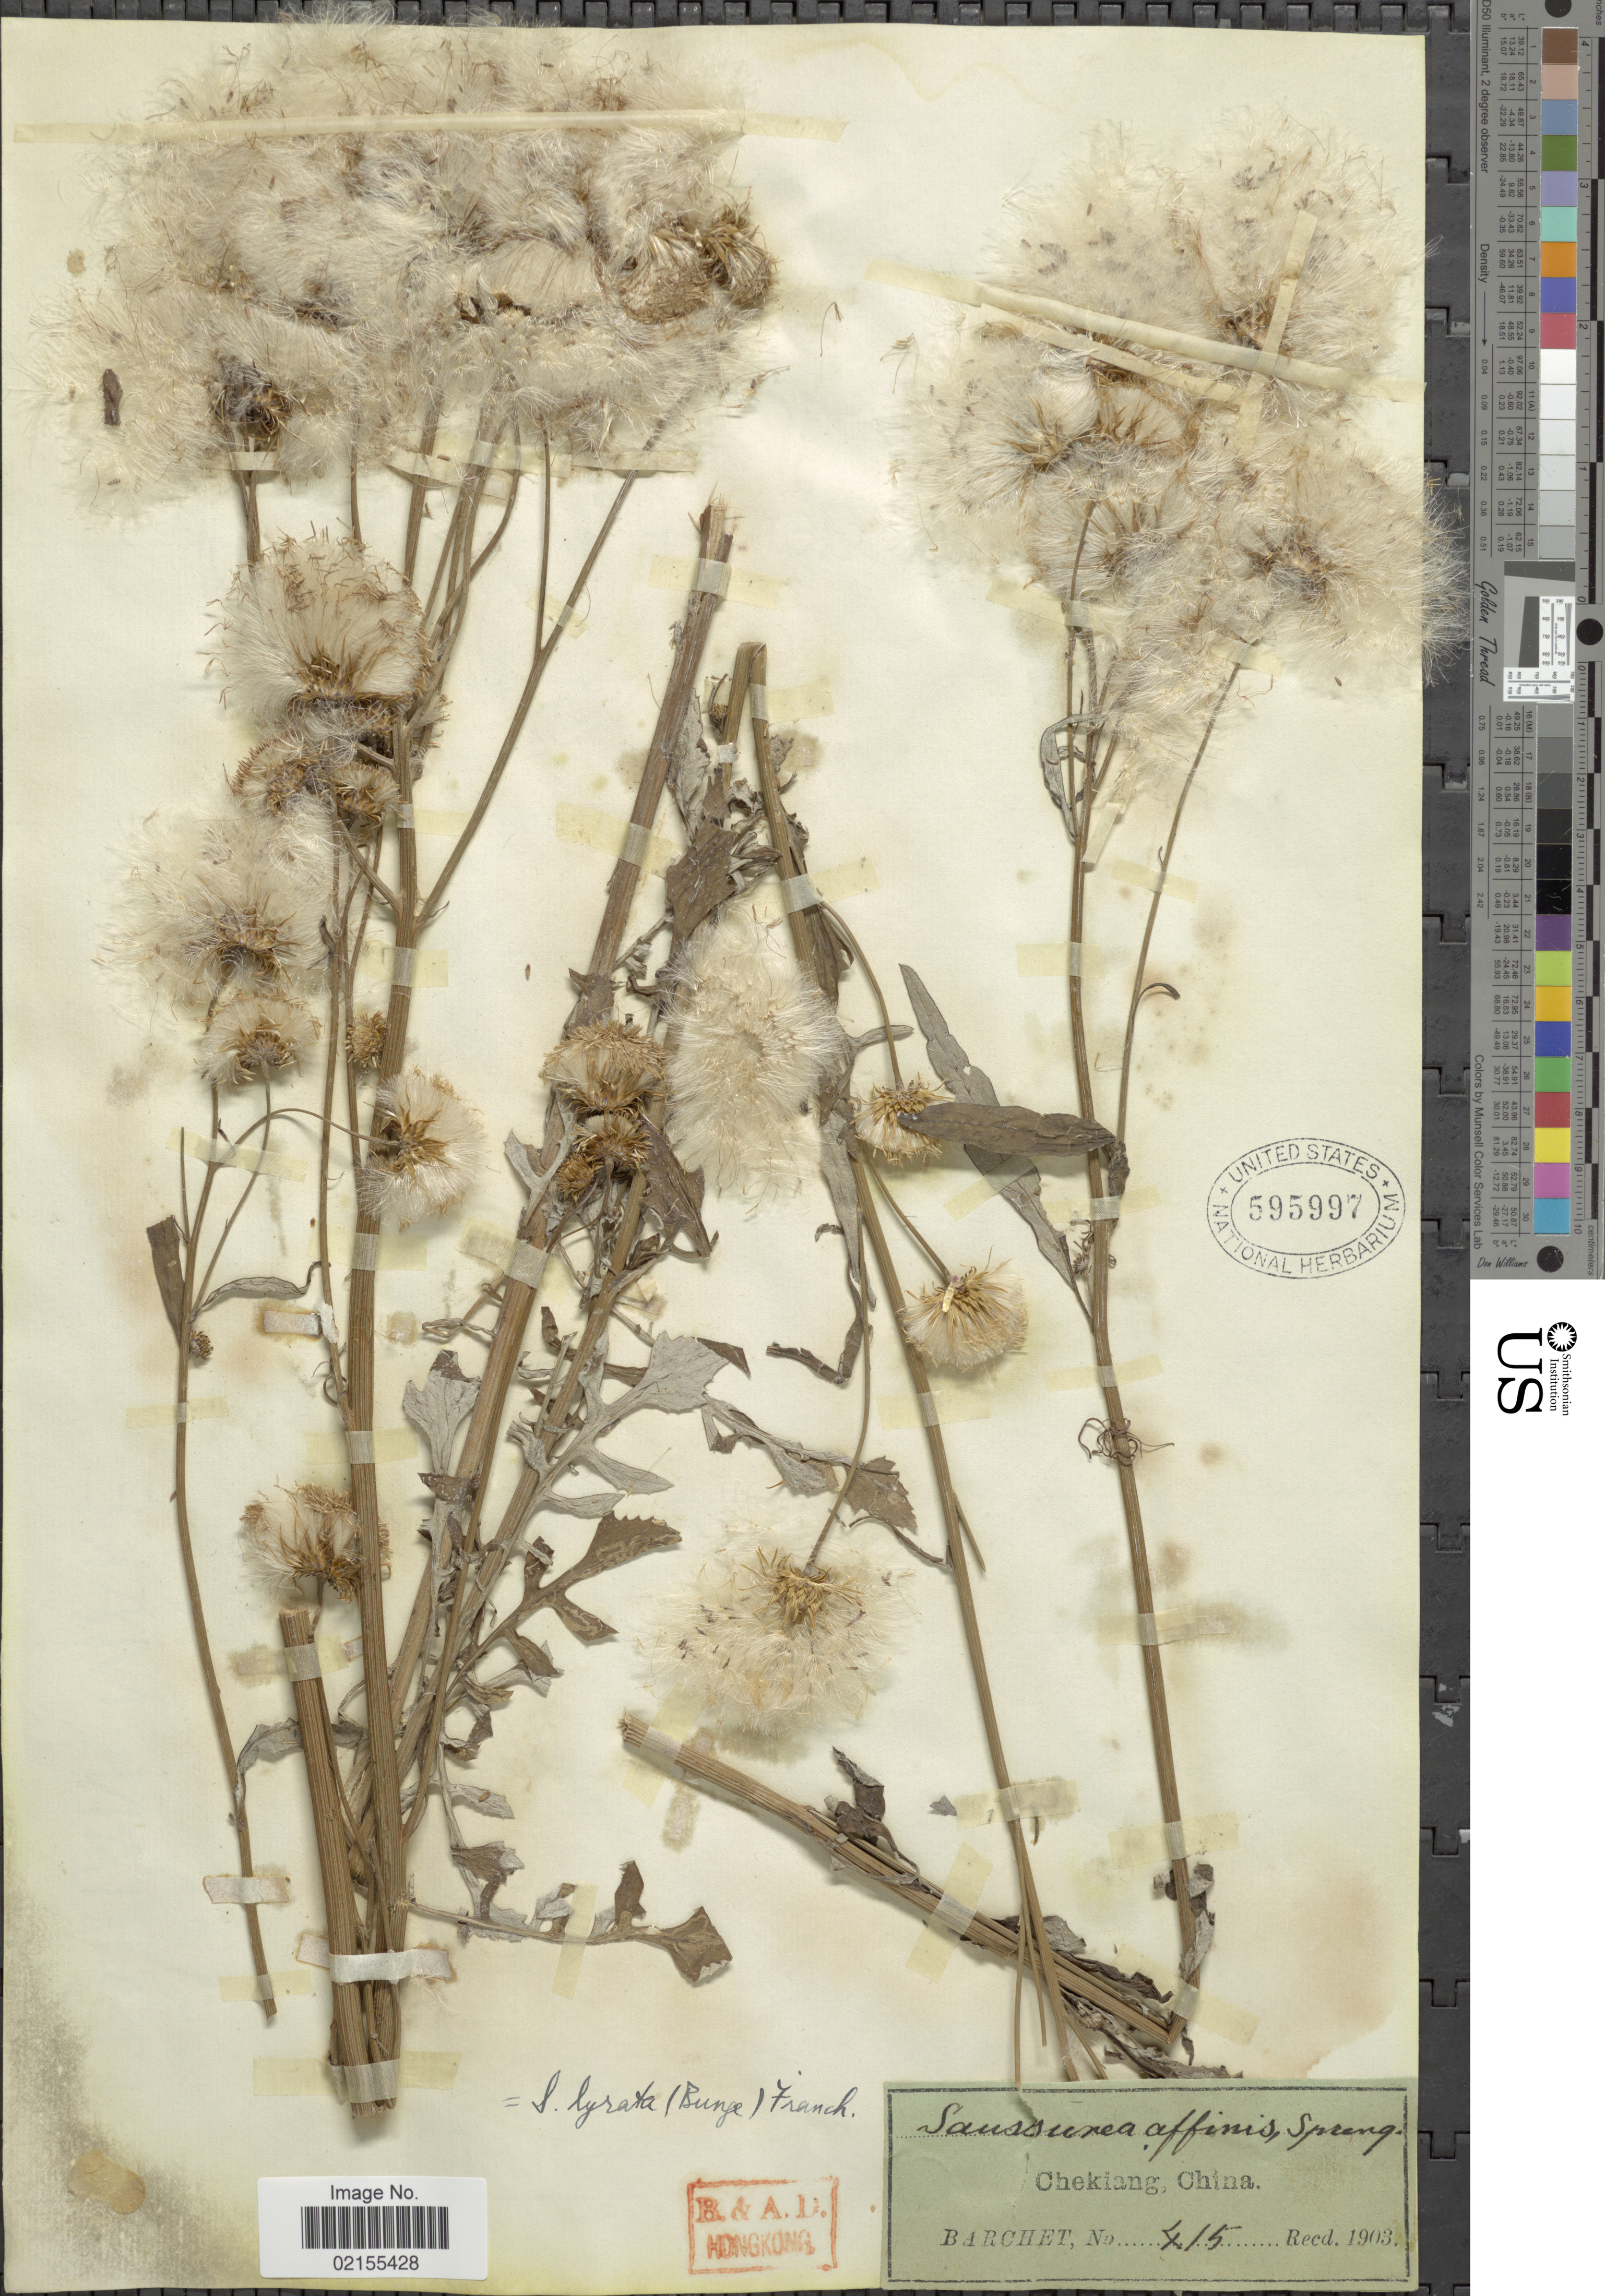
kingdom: Plantae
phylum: Tracheophyta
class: Magnoliopsida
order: Asterales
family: Asteraceae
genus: Hemistepta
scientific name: Hemistepta lyrata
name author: Bunge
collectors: Barchet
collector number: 415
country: China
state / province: Zhejiang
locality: Chekiang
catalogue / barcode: US 595997